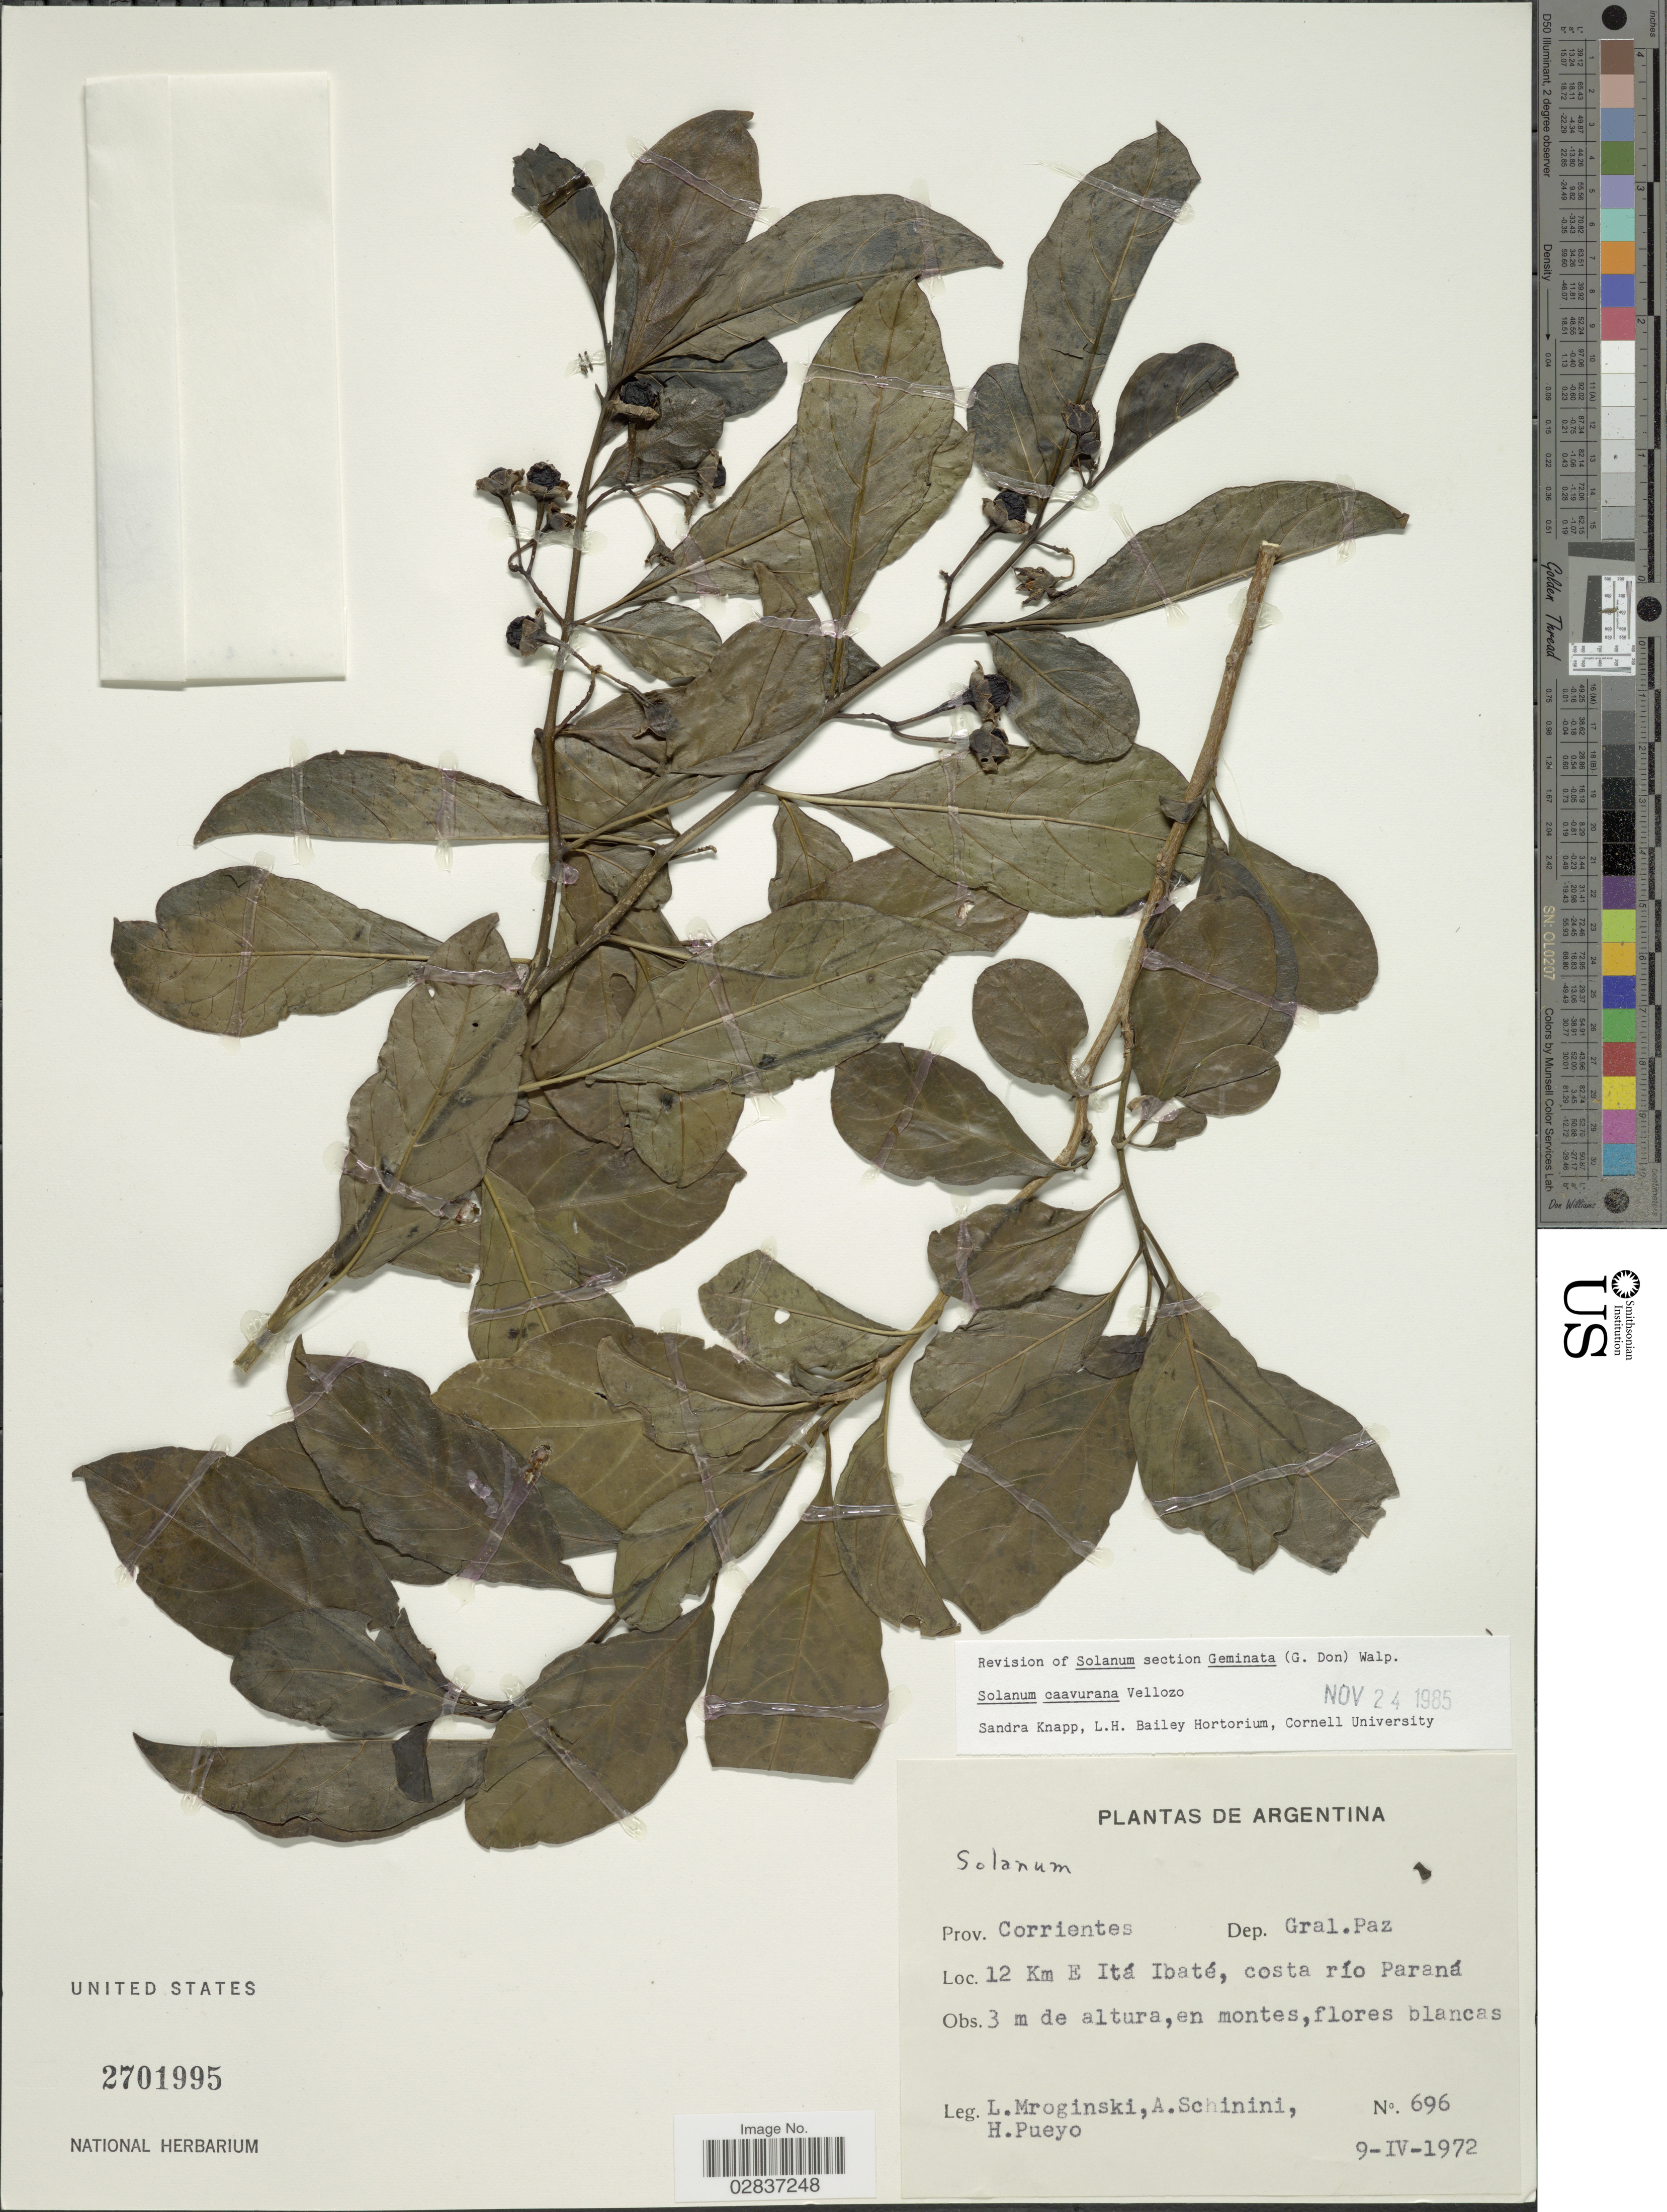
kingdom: Plantae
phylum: Tracheophyta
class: Magnoliopsida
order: Solanales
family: Solanaceae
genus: Solanum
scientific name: Solanum caavurana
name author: Vell.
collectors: L. Mroginski, A. Schinini & H. Pueyo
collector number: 696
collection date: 1972-04-09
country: Argentina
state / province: Corrientes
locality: Prov. Corrientes, Dep. Gral. Paz, 12 Km E Itá Ibaté, costa río Paraná.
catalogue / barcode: US 2701995